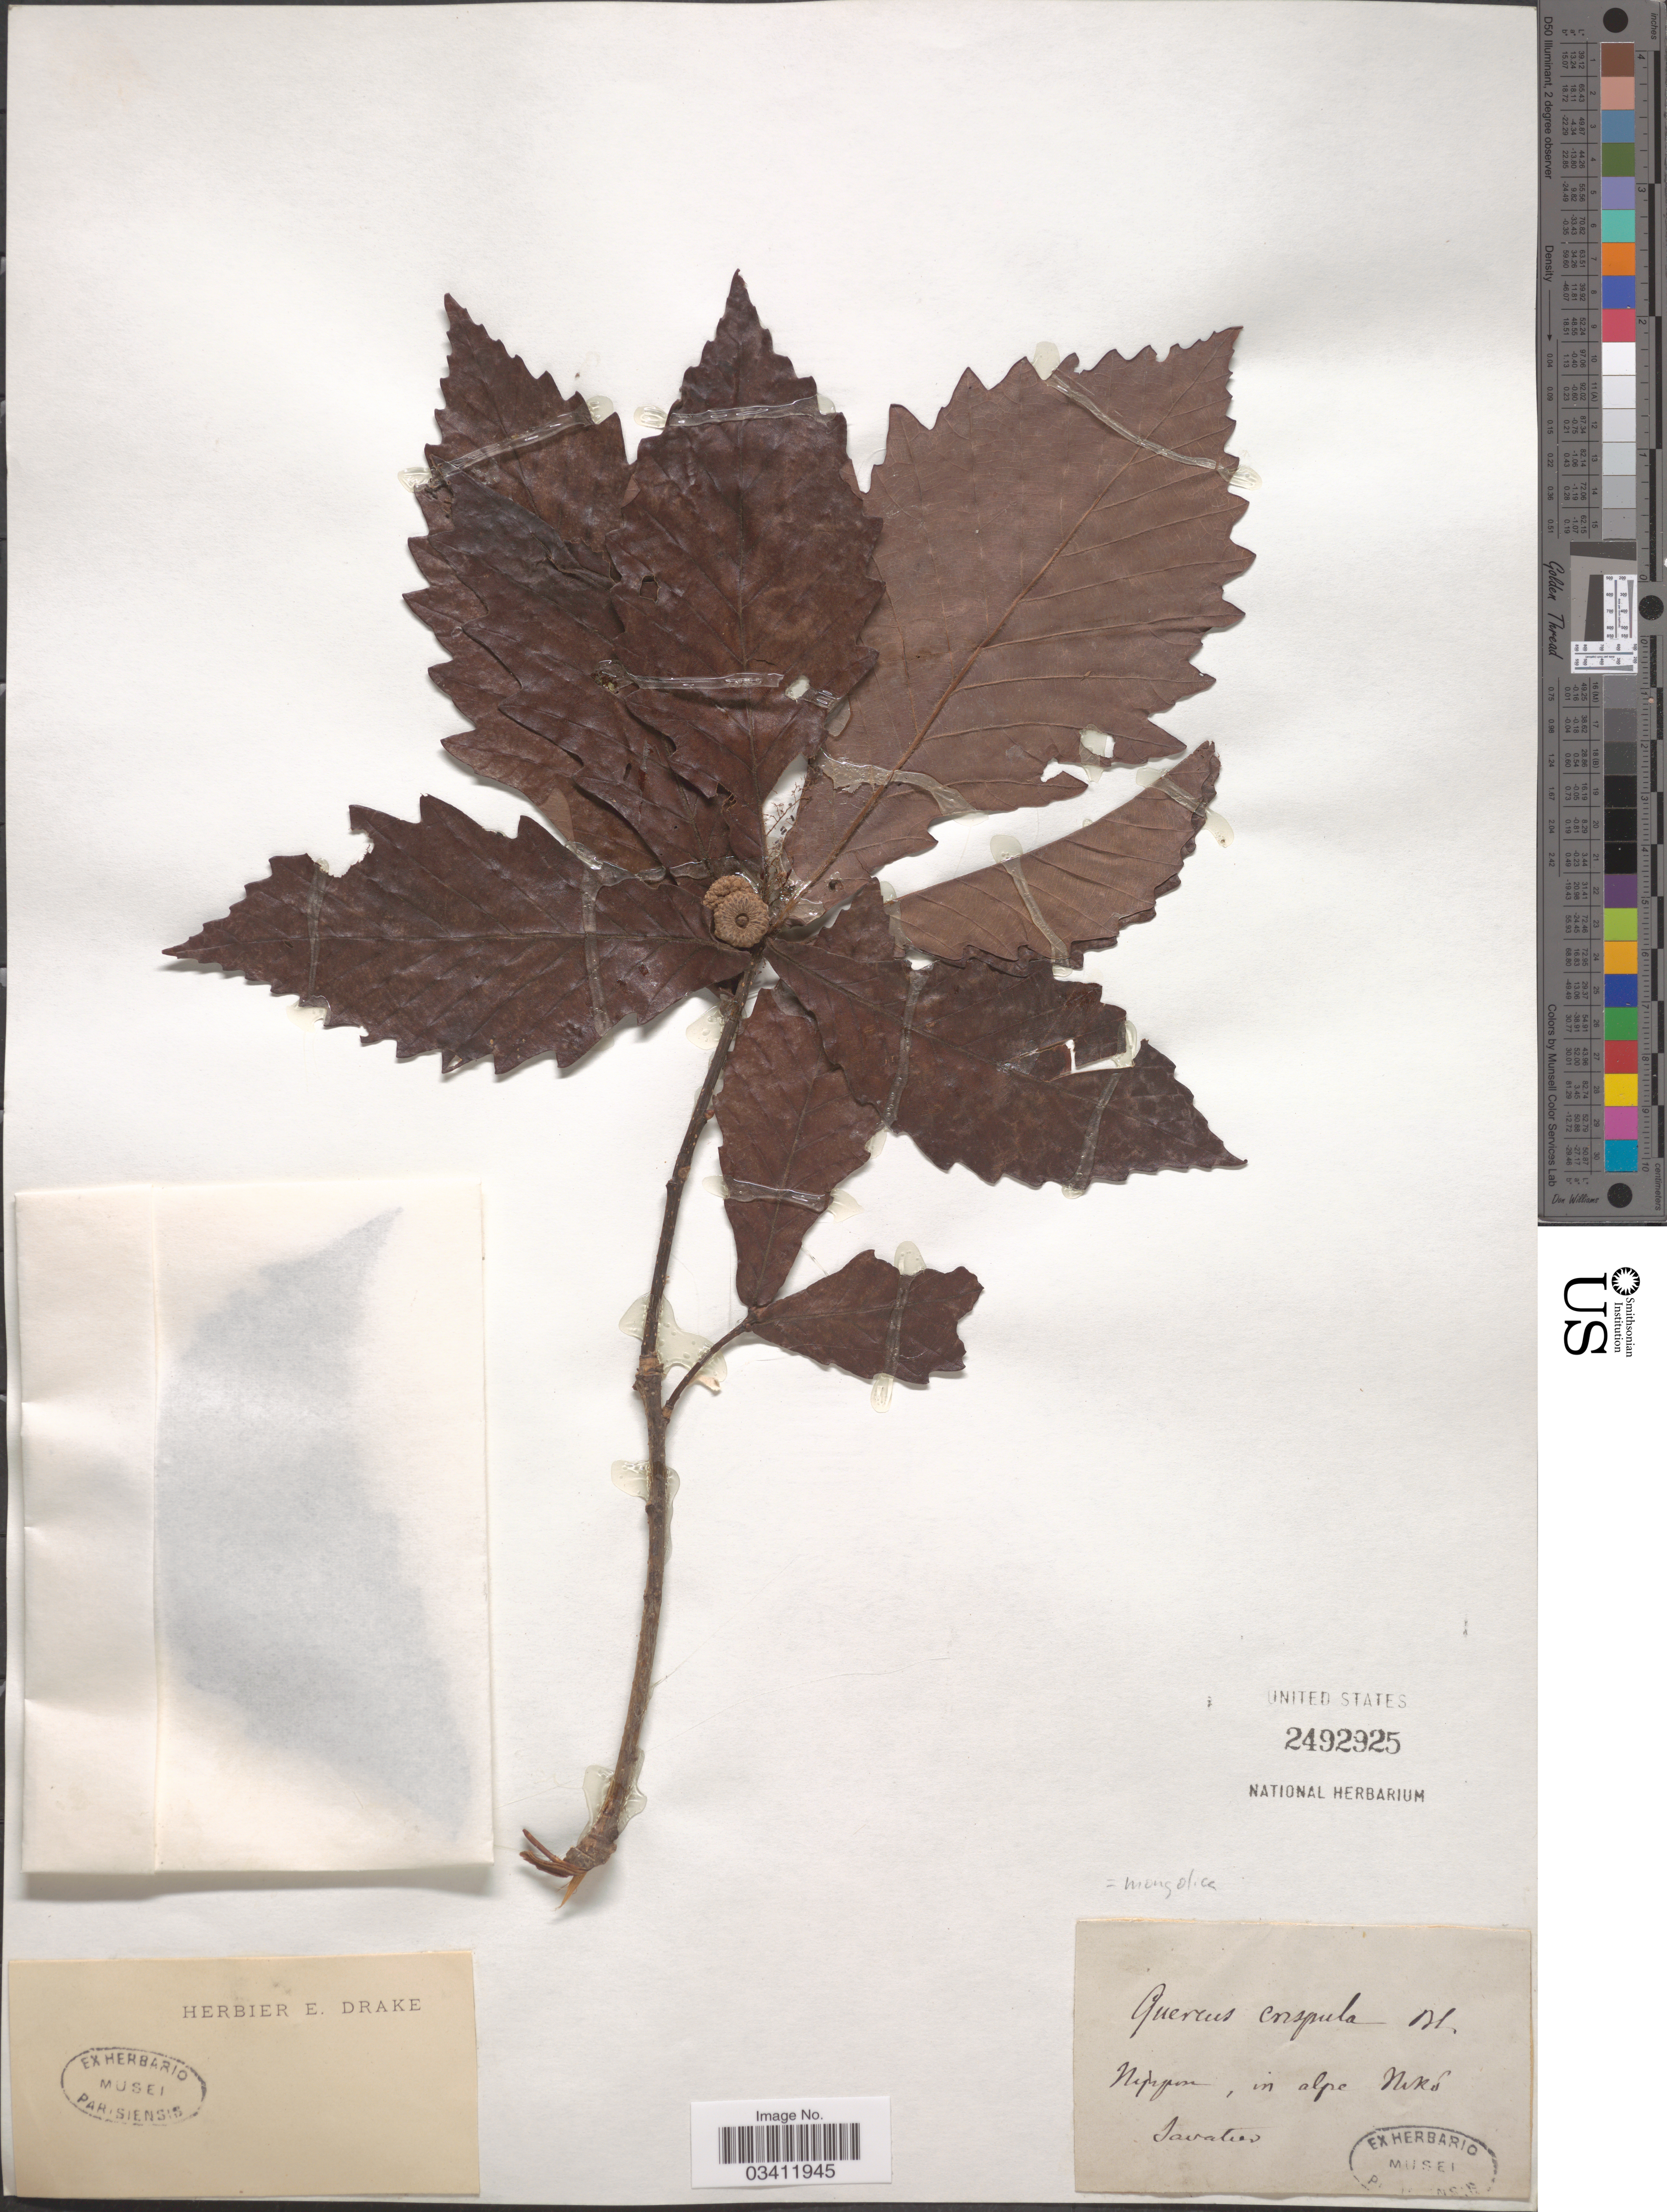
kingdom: Plantae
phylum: Tracheophyta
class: Magnoliopsida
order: Fagales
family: Fagaceae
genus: Quercus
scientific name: Quercus mongolica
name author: Fisch. ex Ledeb.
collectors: Savatier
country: Japan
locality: Nippon, in alpe Nikô.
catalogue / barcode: US 2492925